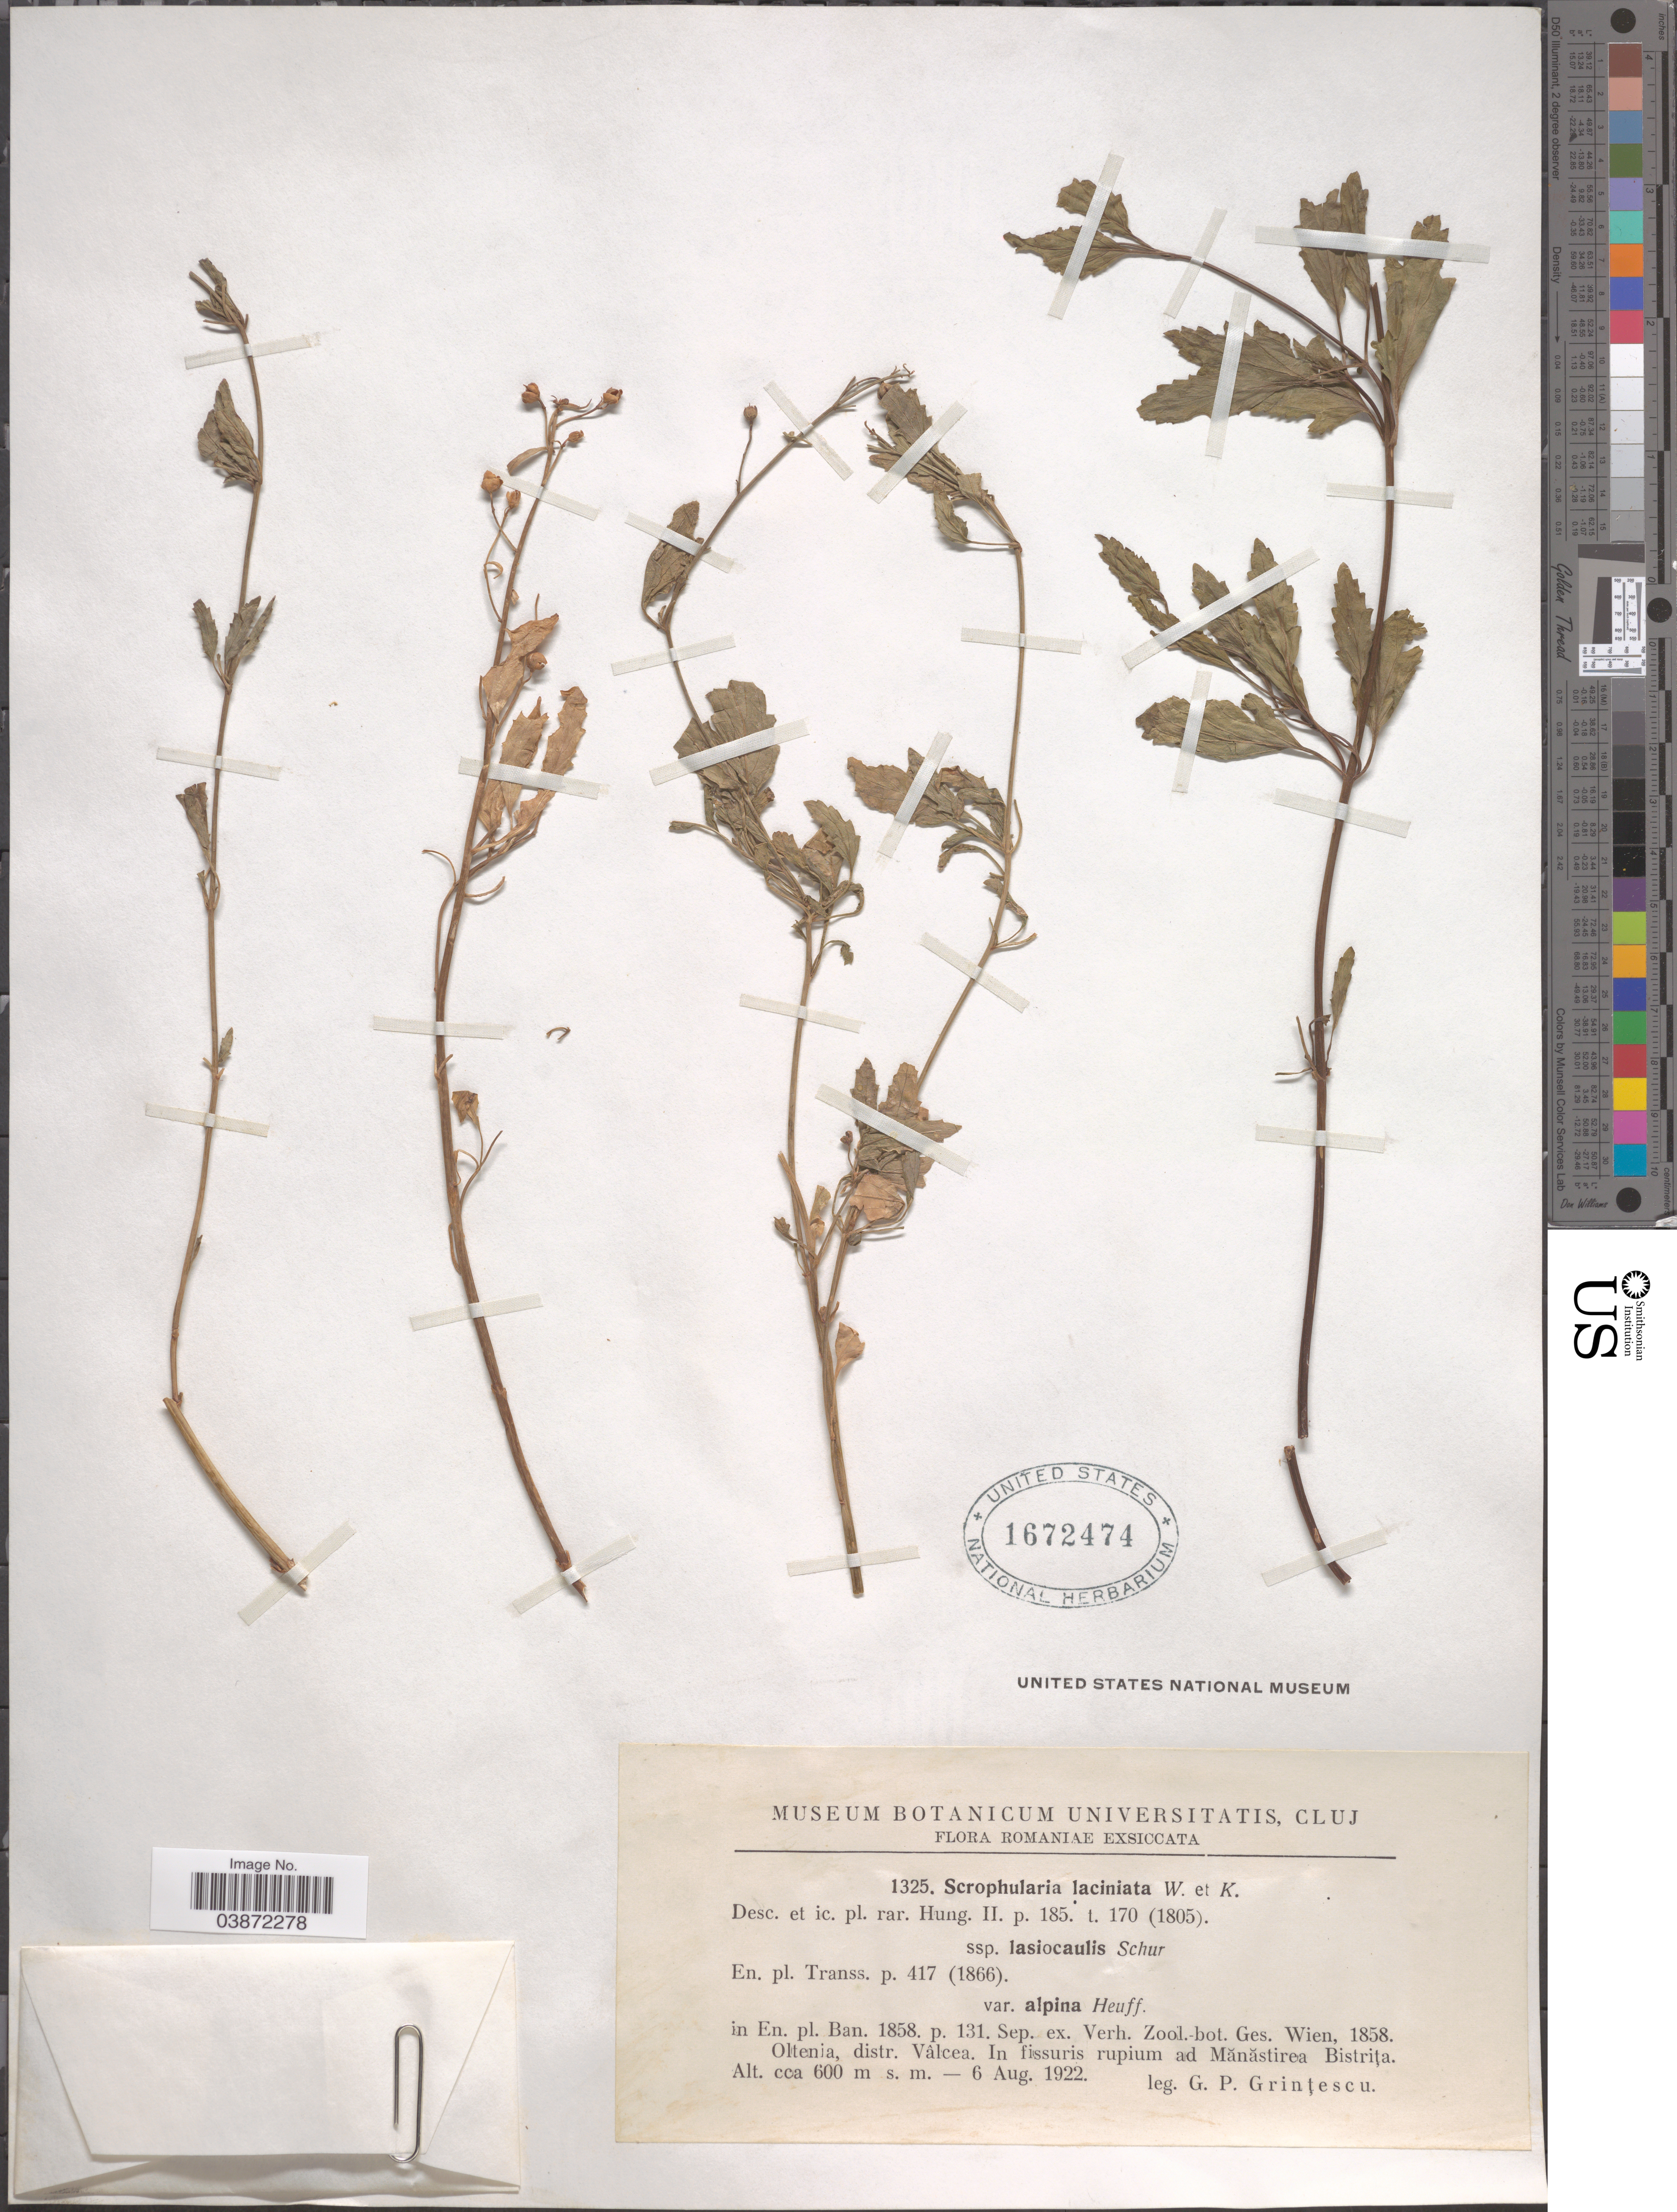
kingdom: Plantae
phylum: Tracheophyta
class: Magnoliopsida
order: Lamiales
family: Scrophulariaceae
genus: Scrophularia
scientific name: Scrophularia laciniata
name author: Waldst. & Kit.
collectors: G. Grintescu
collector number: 1325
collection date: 1922-08-06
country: Romania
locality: Oltenia, distr. Vâlcea. In fissuris rupium ad Mănăstirea Bistriţa.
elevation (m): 600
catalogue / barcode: US 1672474